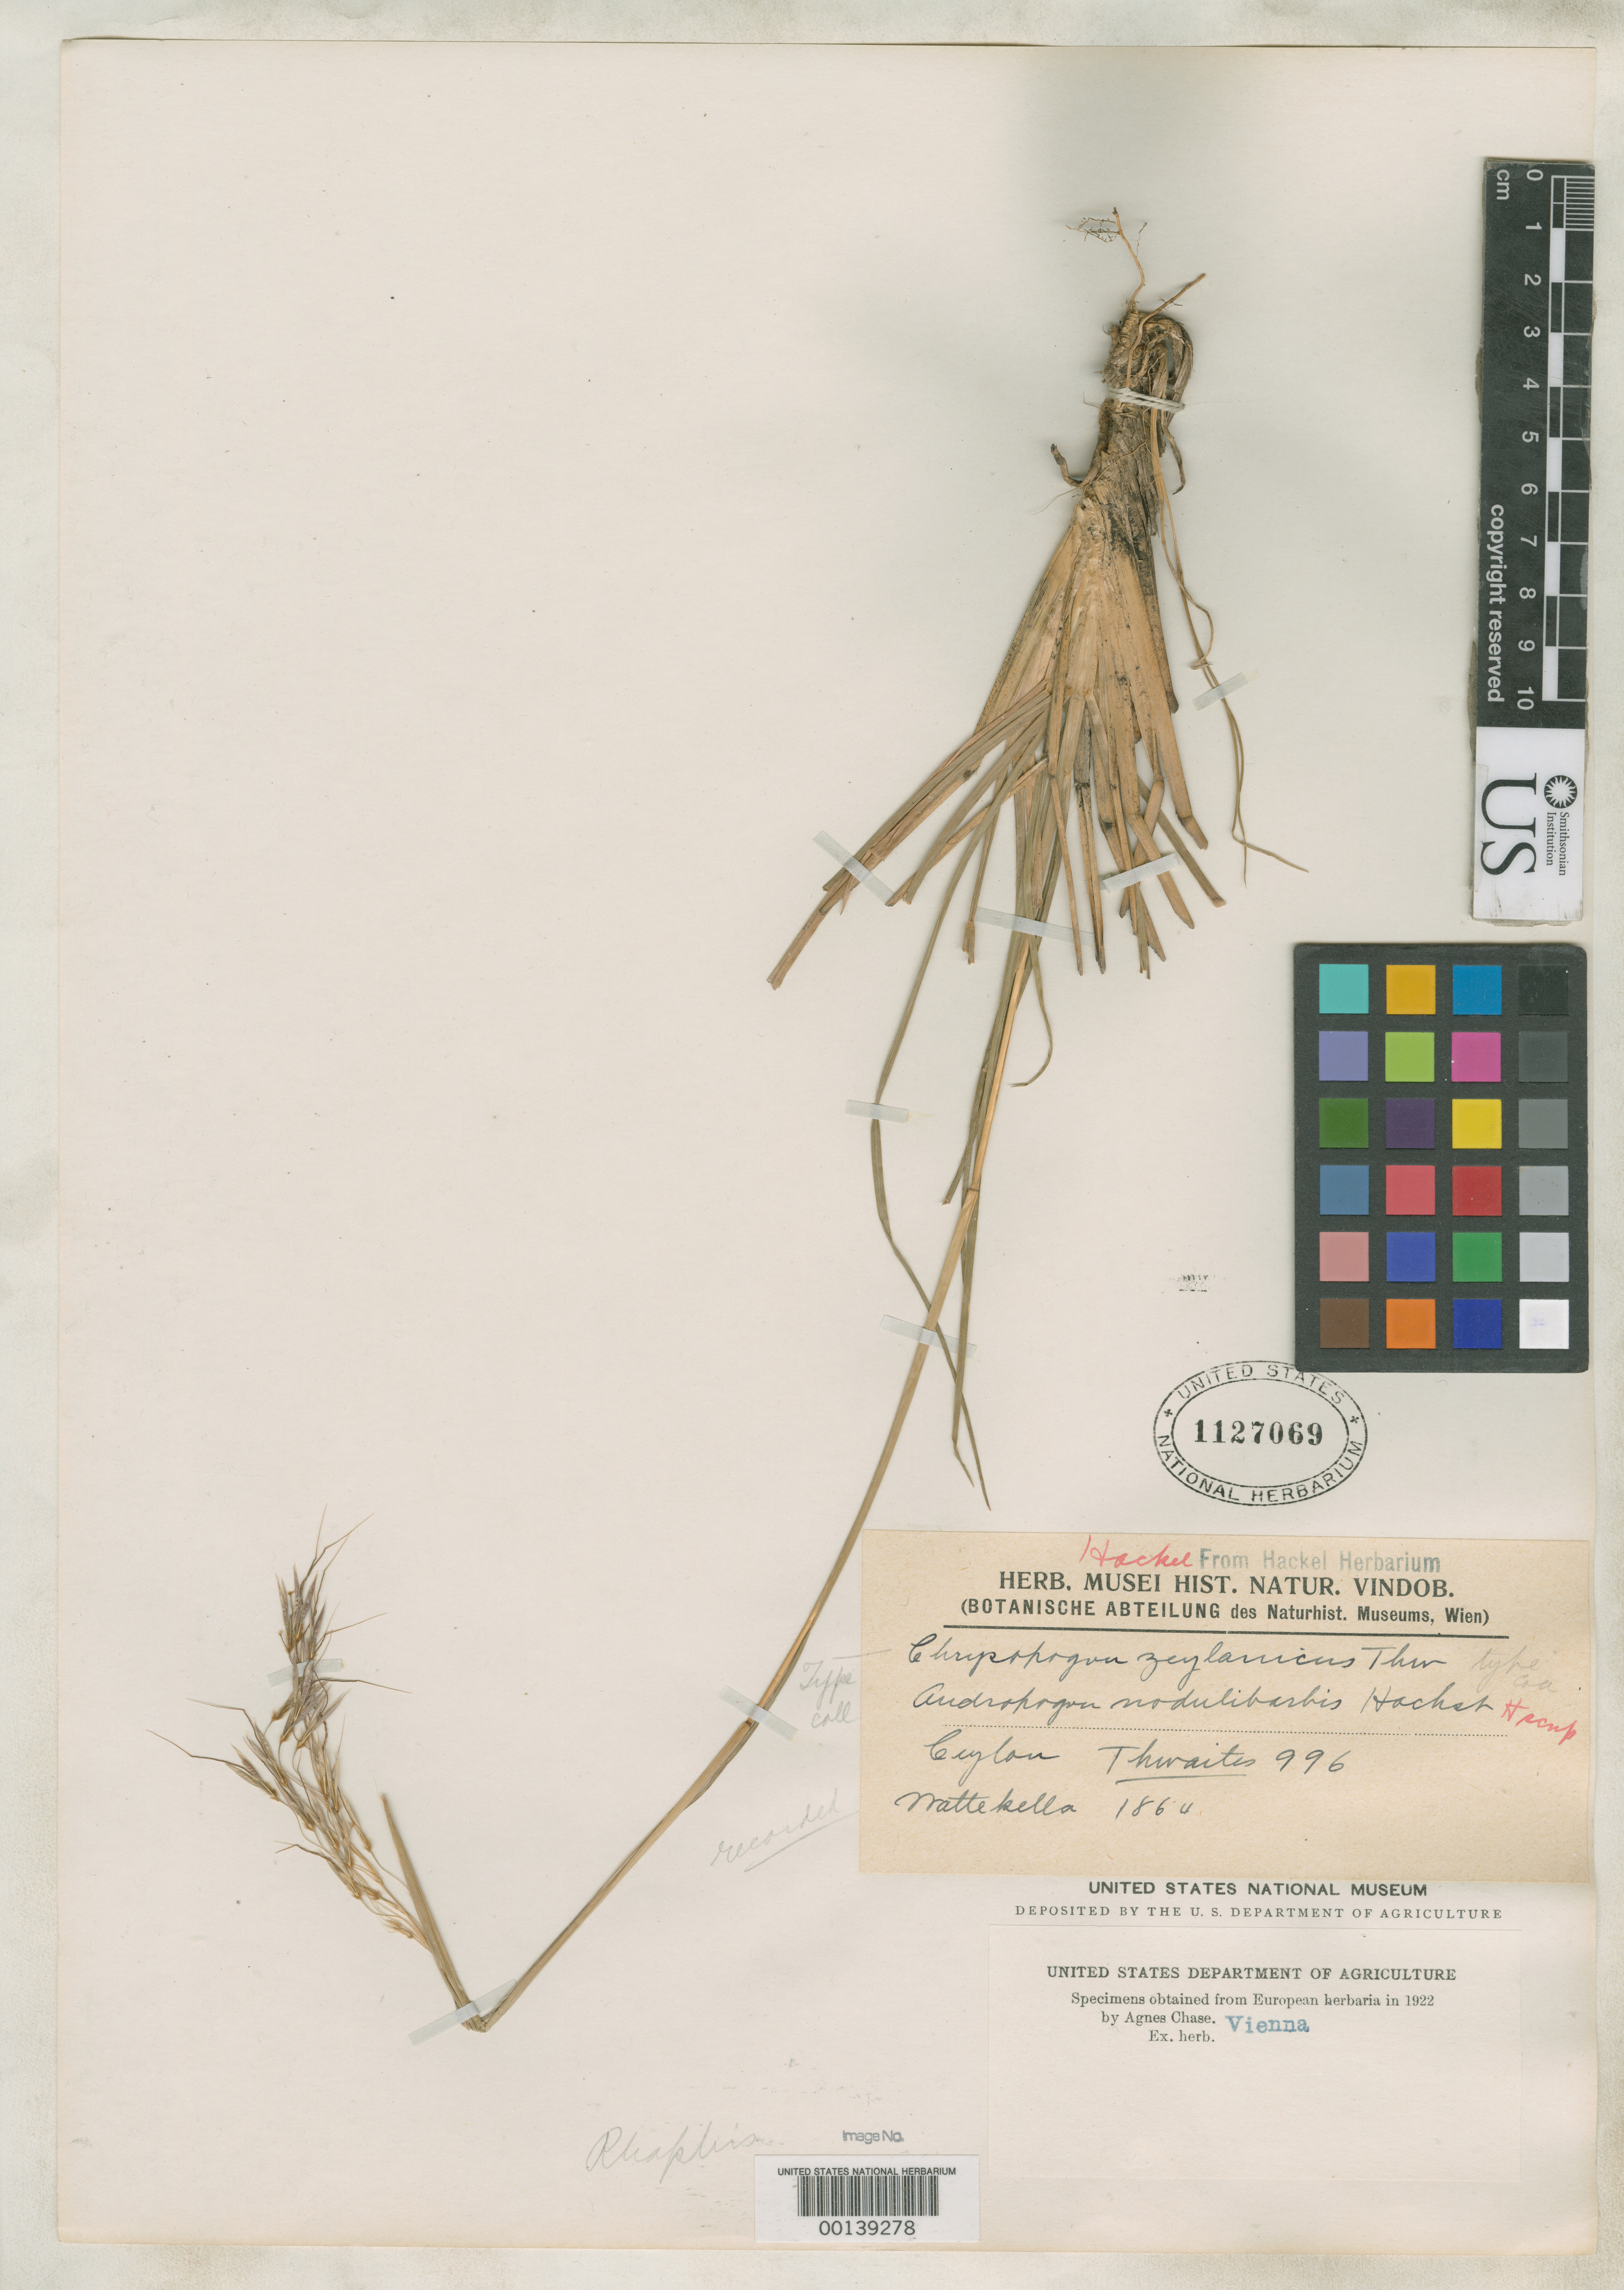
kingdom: Plantae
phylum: Tracheophyta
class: Liliopsida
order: Poales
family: Poaceae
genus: Andropogon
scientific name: Andropogon zeylanicus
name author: Steud.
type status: Type Collection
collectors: G. H. K. Thwaites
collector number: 996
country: Sri Lanka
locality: "Ceylon"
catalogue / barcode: US 1127069